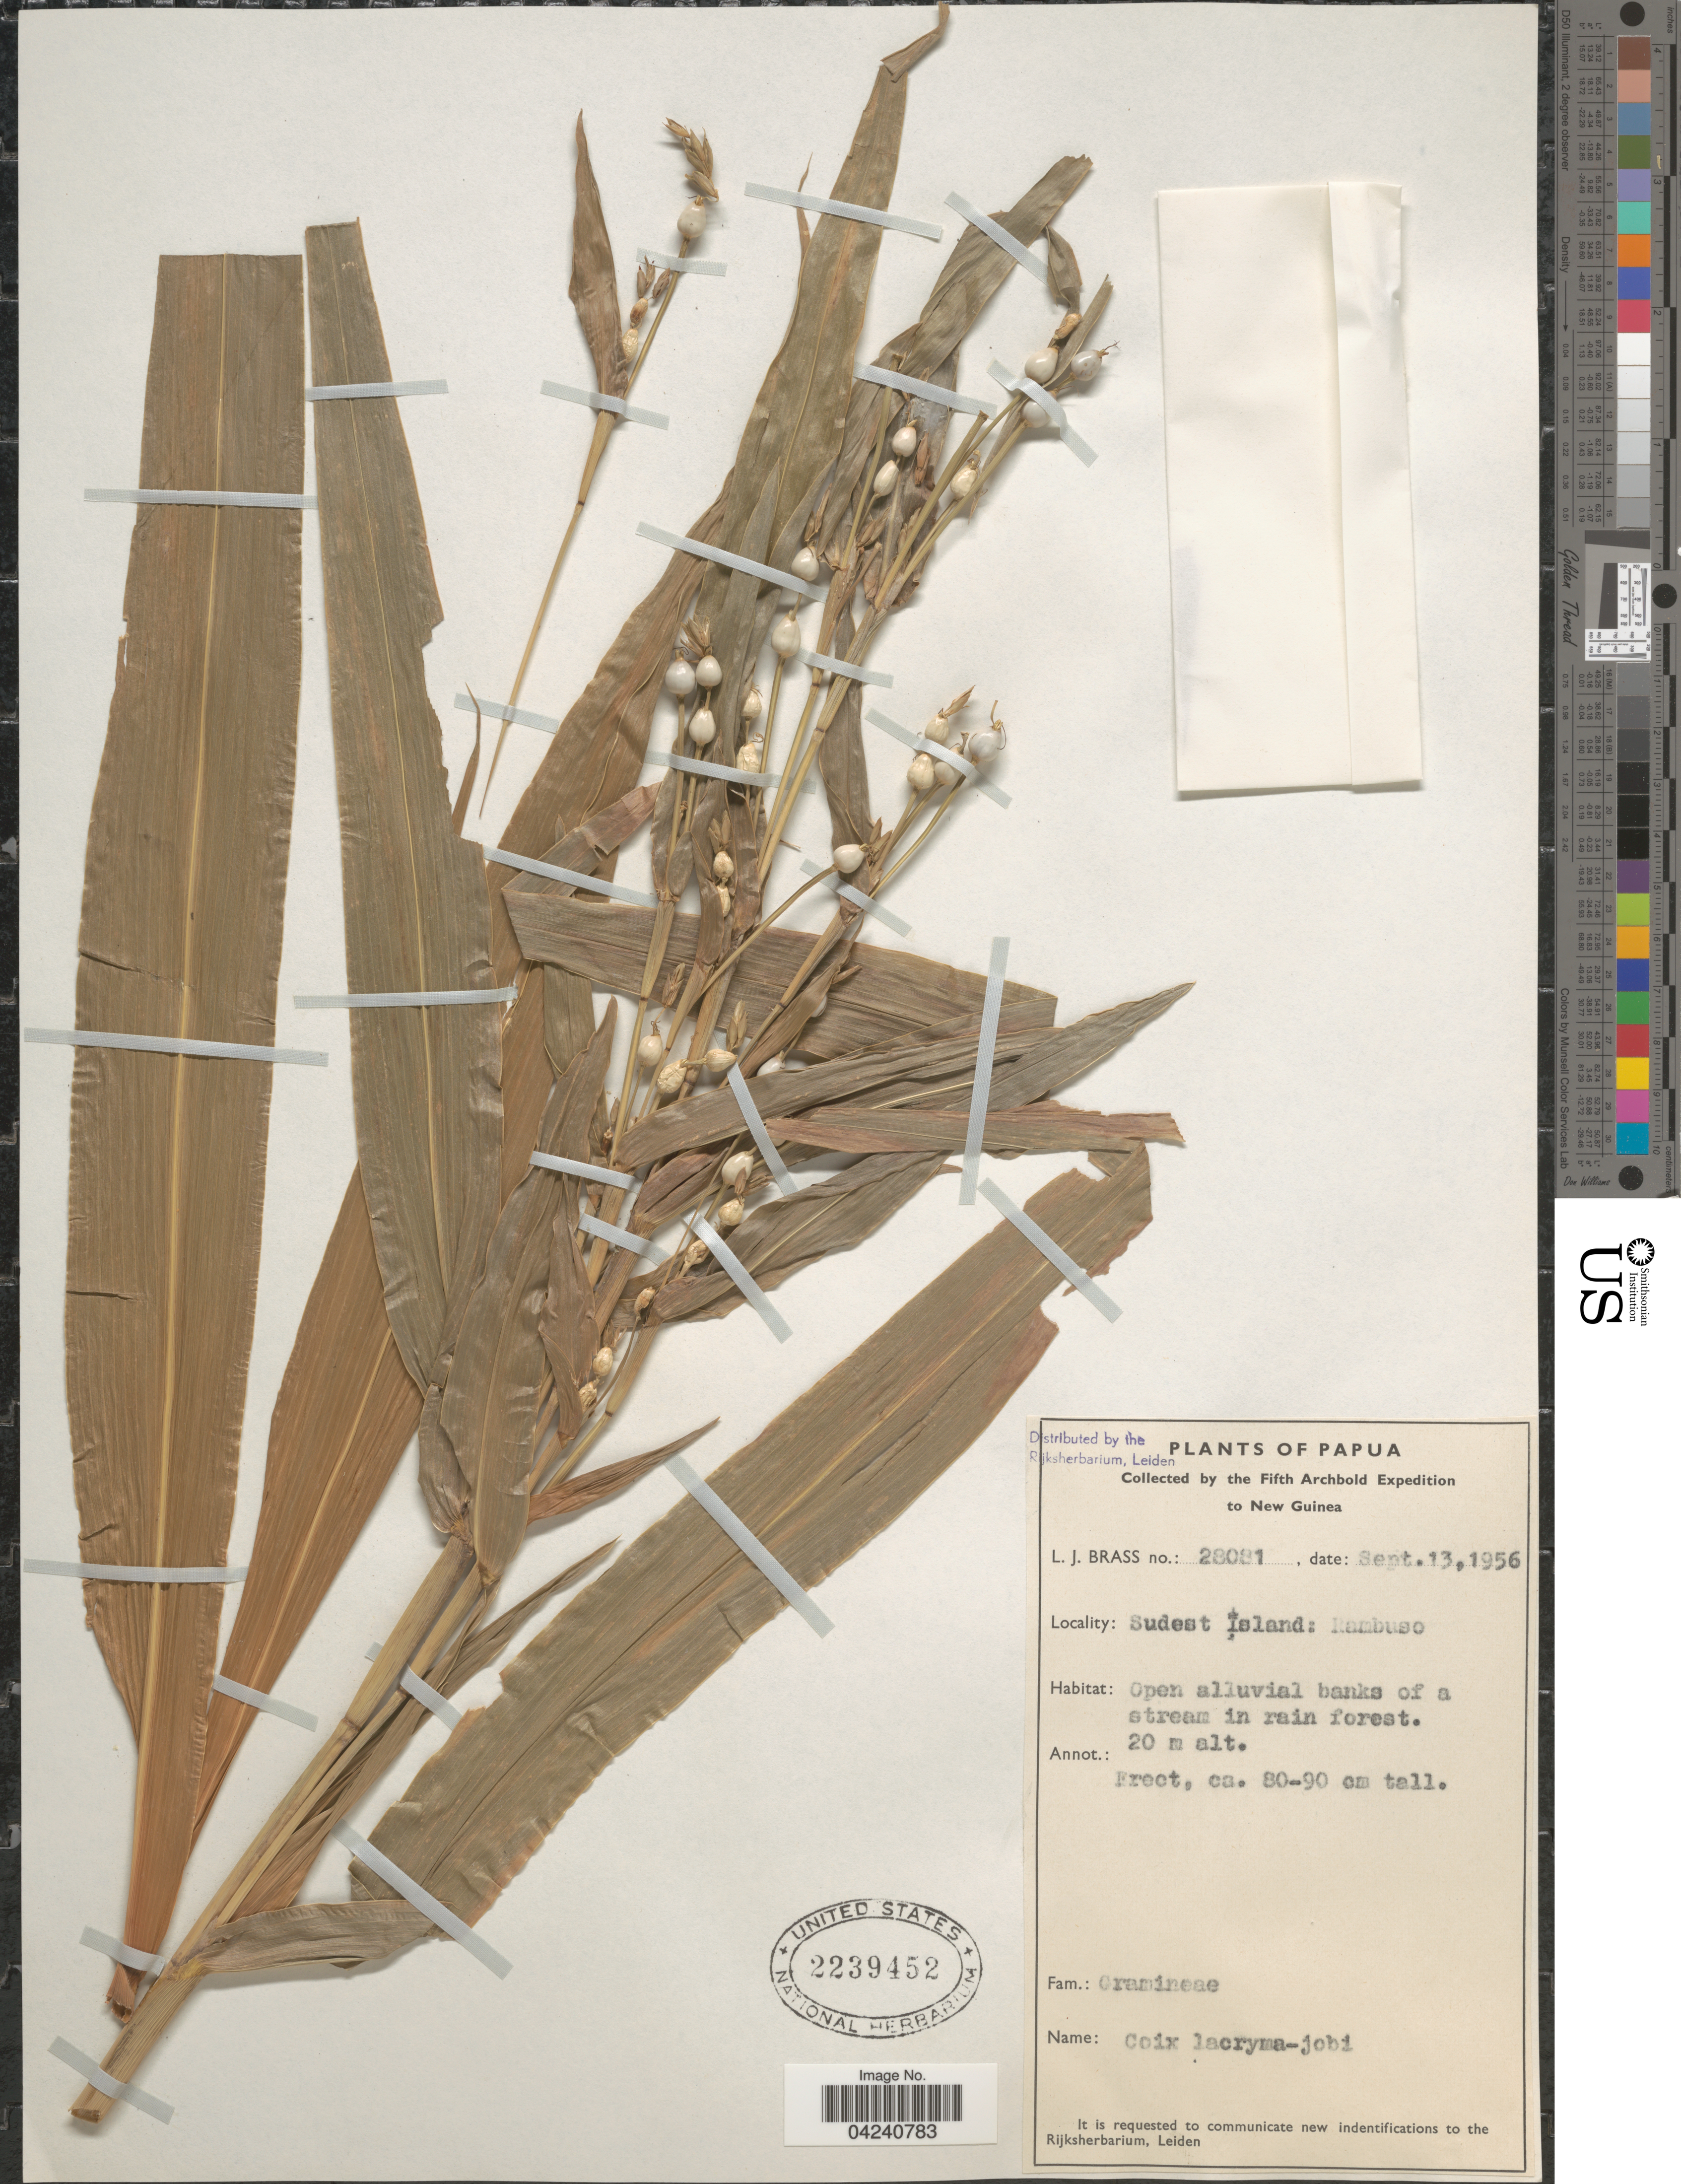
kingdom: Plantae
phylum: Tracheophyta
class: Liliopsida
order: Poales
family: Poaceae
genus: Coix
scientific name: Coix lacryma-jobi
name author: L.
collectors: L. J. Brass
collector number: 28081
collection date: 1956-09-13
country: Papua New Guinea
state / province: Milne Bay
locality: Papua. The Fifth Archbold Expedition to New Guinea. Sudest Island: Rambuso.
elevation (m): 20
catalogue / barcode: US 2239452